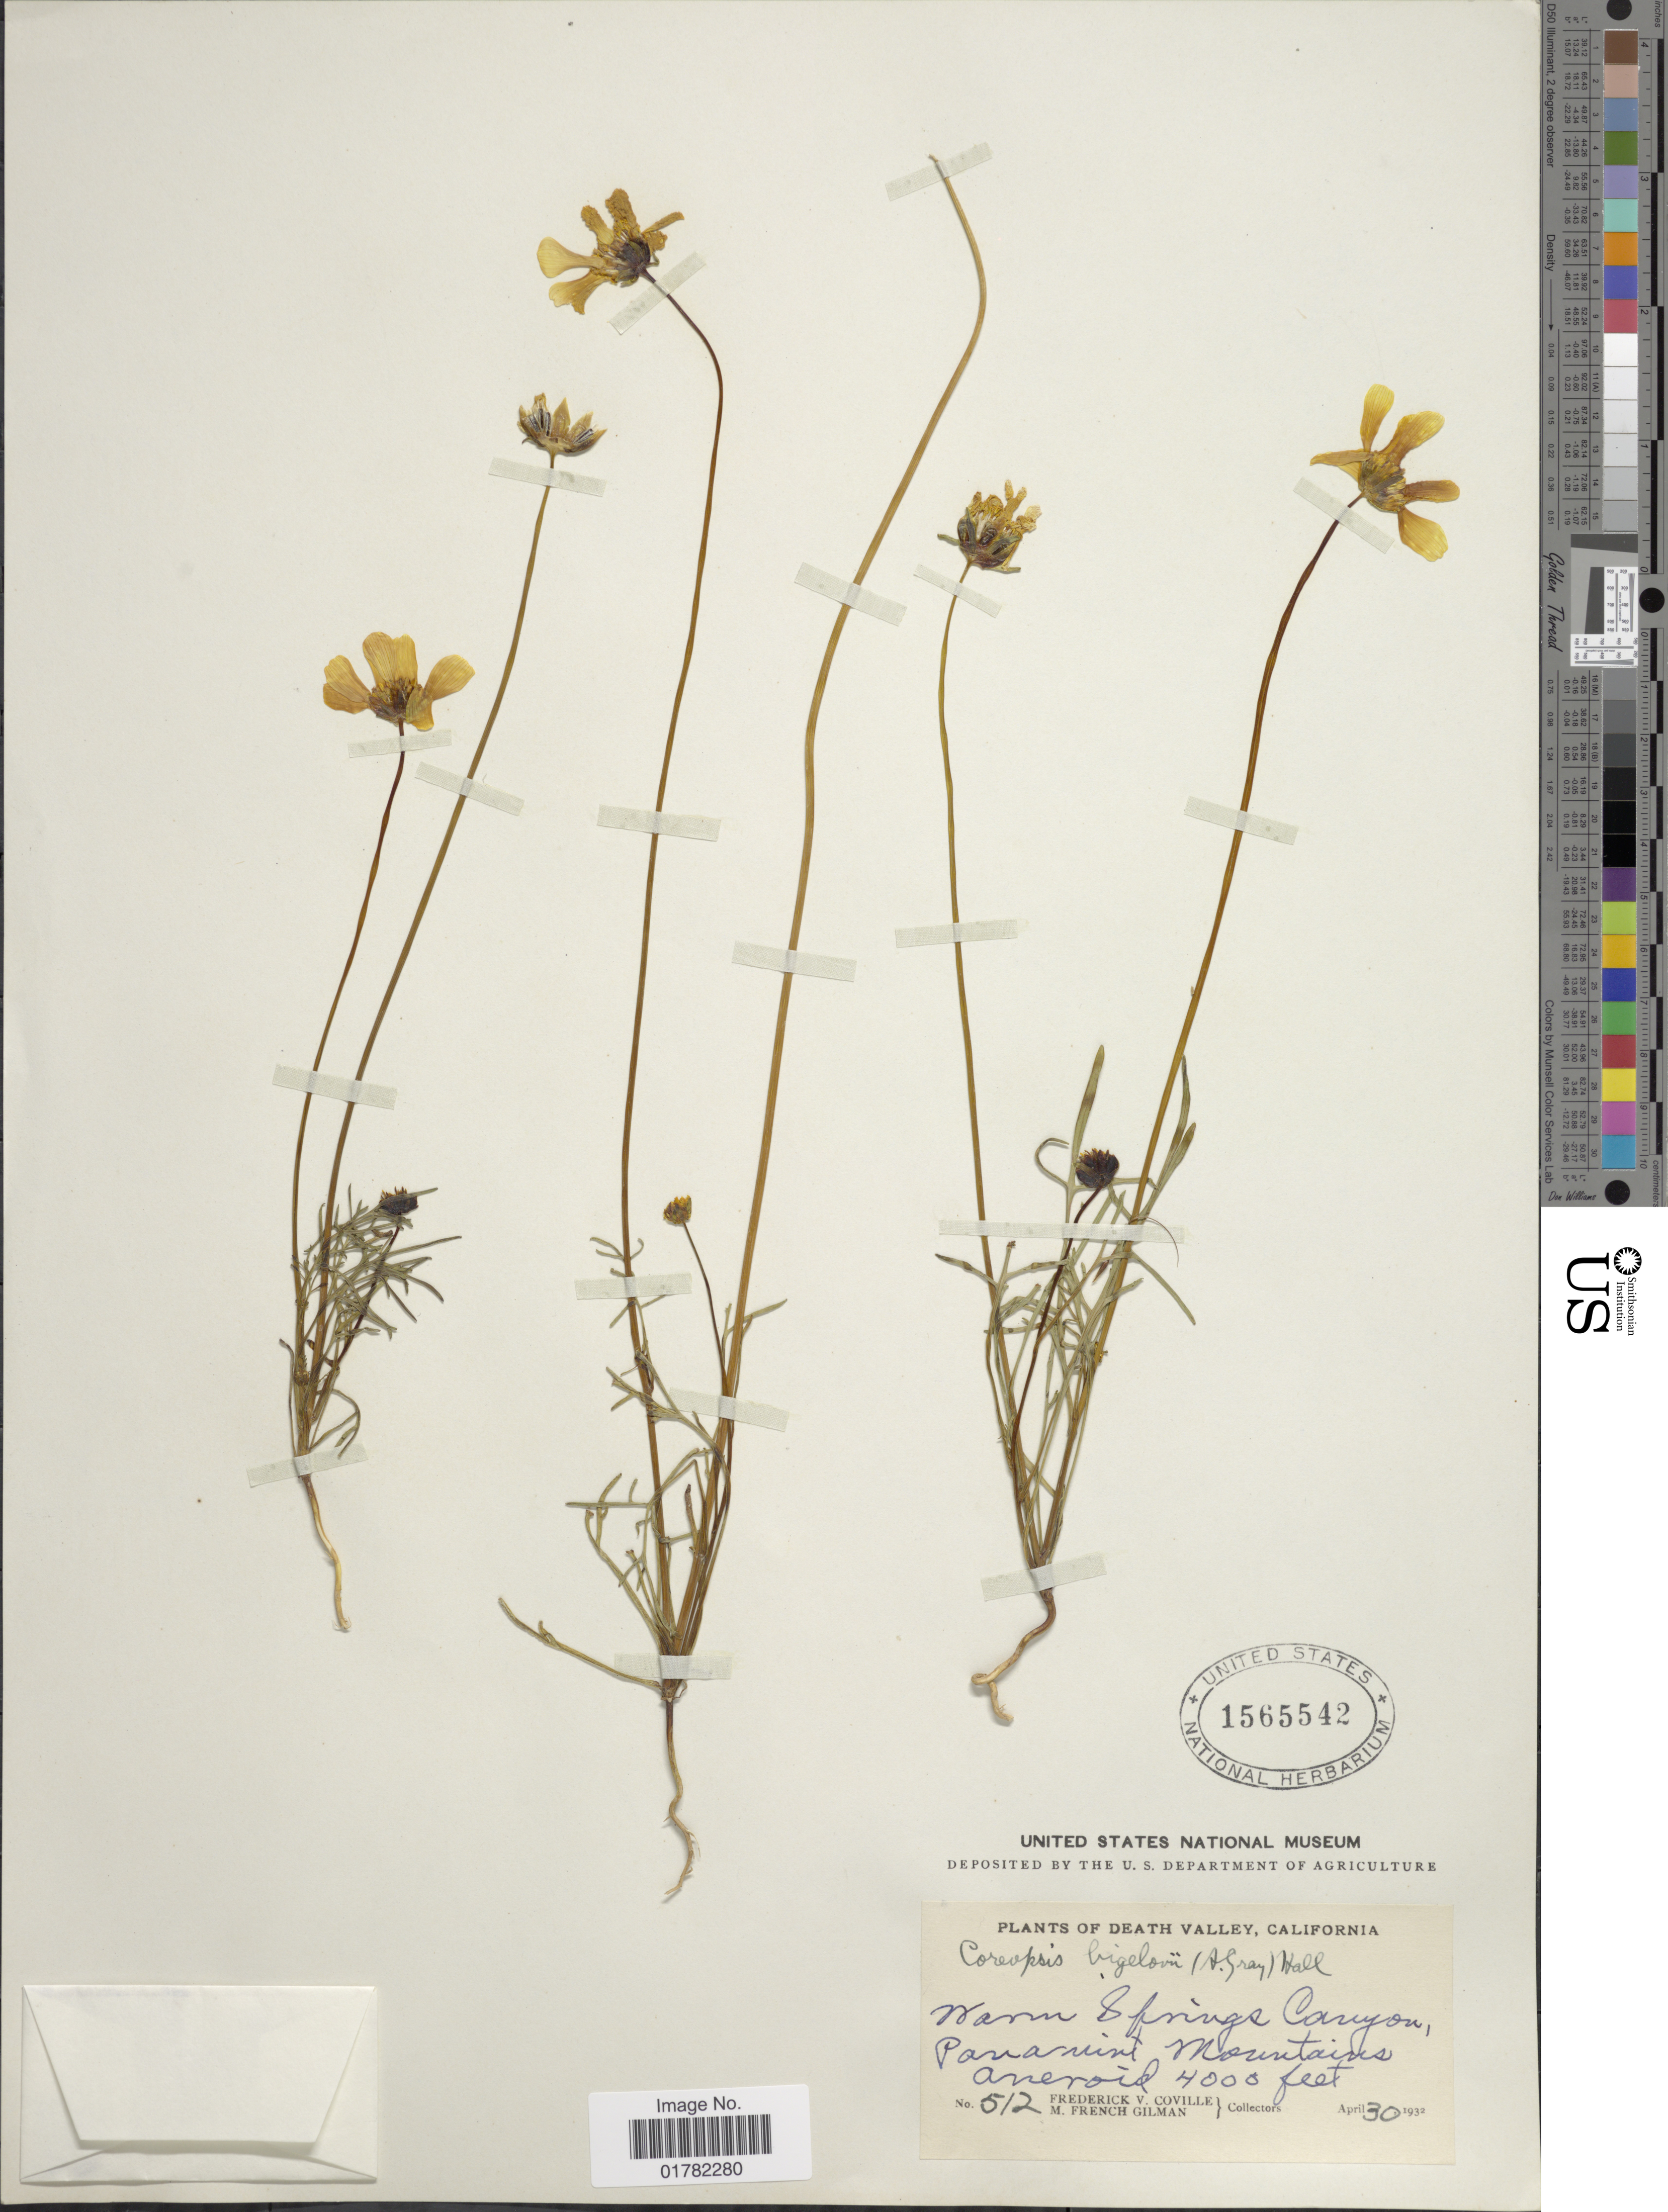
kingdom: Plantae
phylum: Tracheophyta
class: Magnoliopsida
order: Asterales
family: Asteraceae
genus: Coreopsis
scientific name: Coreopsis bigelovii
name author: (A. Gray) Voss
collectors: F. V. Coville & M. F. Gilman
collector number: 512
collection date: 1932-04-30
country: United States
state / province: California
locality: Warm Springs Canyon, Panamint Mountains. Aneroid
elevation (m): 1219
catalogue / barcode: US 1565542